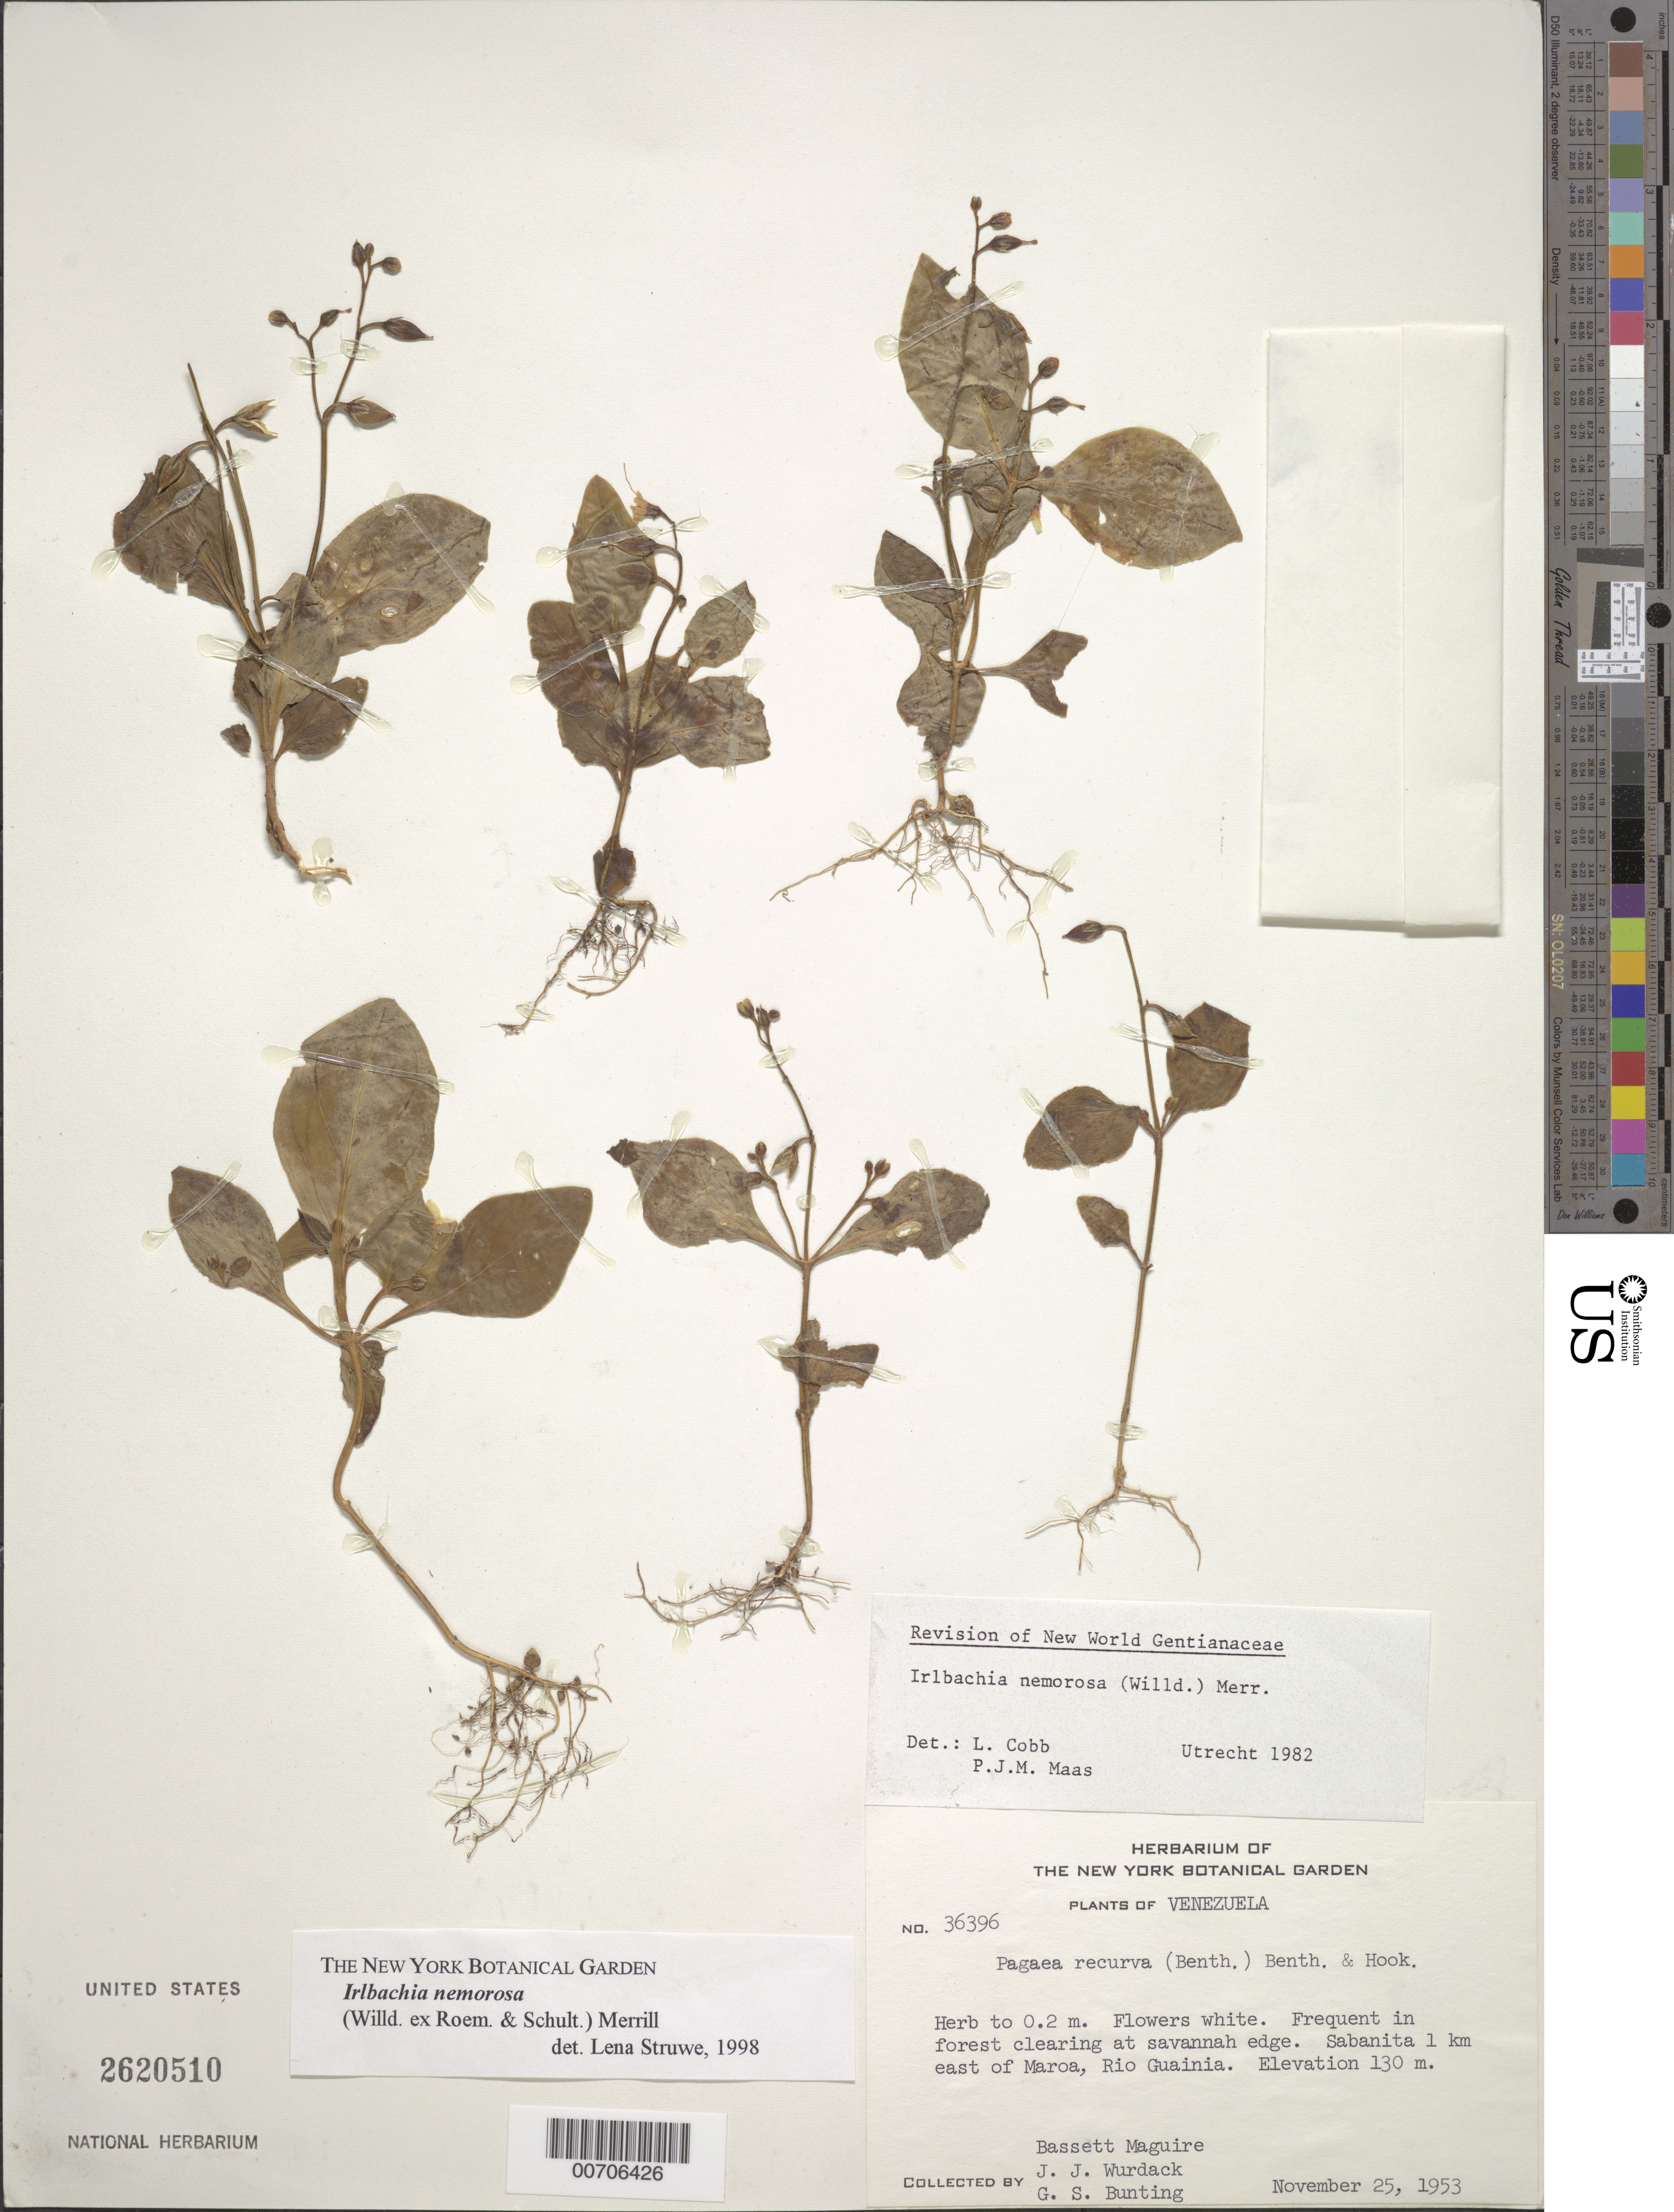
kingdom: Plantae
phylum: Tracheophyta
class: Magnoliopsida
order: Gentianales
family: Gentianaceae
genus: Irlbachia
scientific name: Irlbachia nemorosa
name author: (Willd. ex Roem. & Schult.) Merr.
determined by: Struwe, L.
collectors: B. Maguire, J. J. Wurdack & G. S. Bunting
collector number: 36396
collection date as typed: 25-Nov-53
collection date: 1953-11-25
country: Venezuela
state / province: Amazonas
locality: Río Guainía, 1 km E of Maroa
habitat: Forest clearing at savanna edge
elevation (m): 120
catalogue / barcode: US 2620510